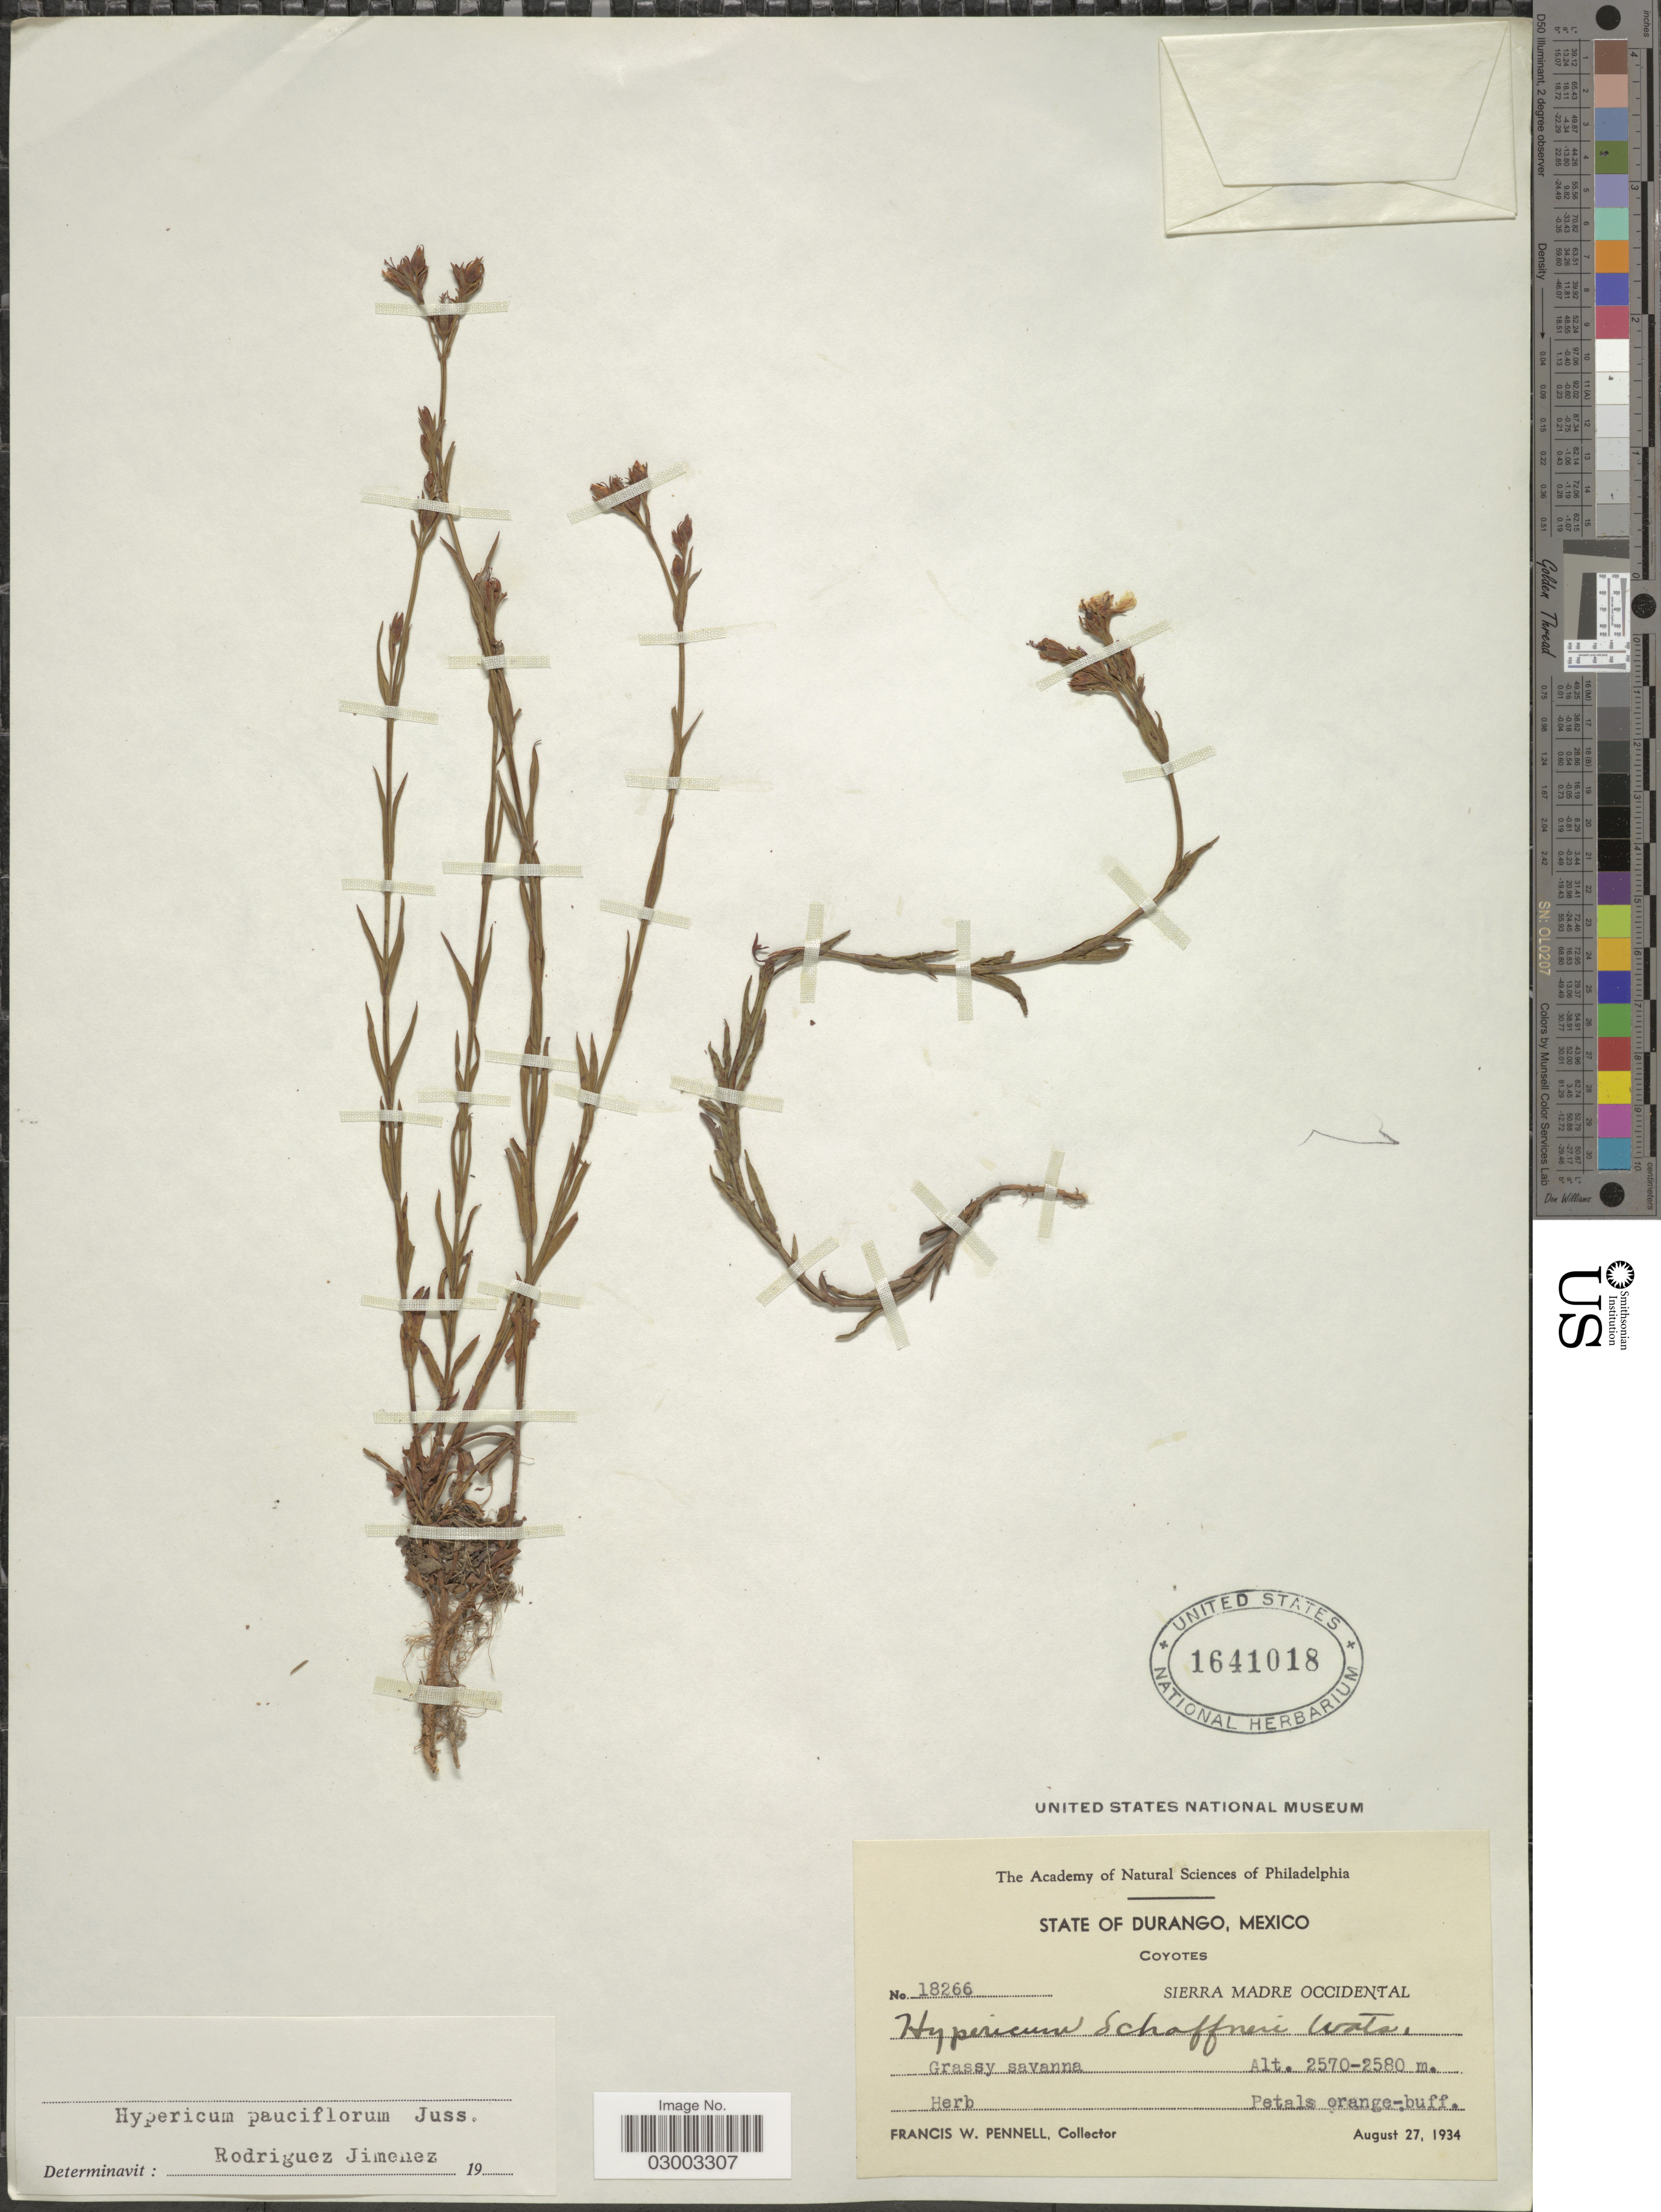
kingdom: Plantae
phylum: Tracheophyta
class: Magnoliopsida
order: Malpighiales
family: Hypericaceae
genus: Hypericum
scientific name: Hypericum pauciflorum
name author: Kunth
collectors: F. W. Pennell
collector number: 18266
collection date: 1934-08-27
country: Mexico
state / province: Durango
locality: State of Durango. Coyotes. Sierra Madre Occidental.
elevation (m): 2570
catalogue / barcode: US 1641018